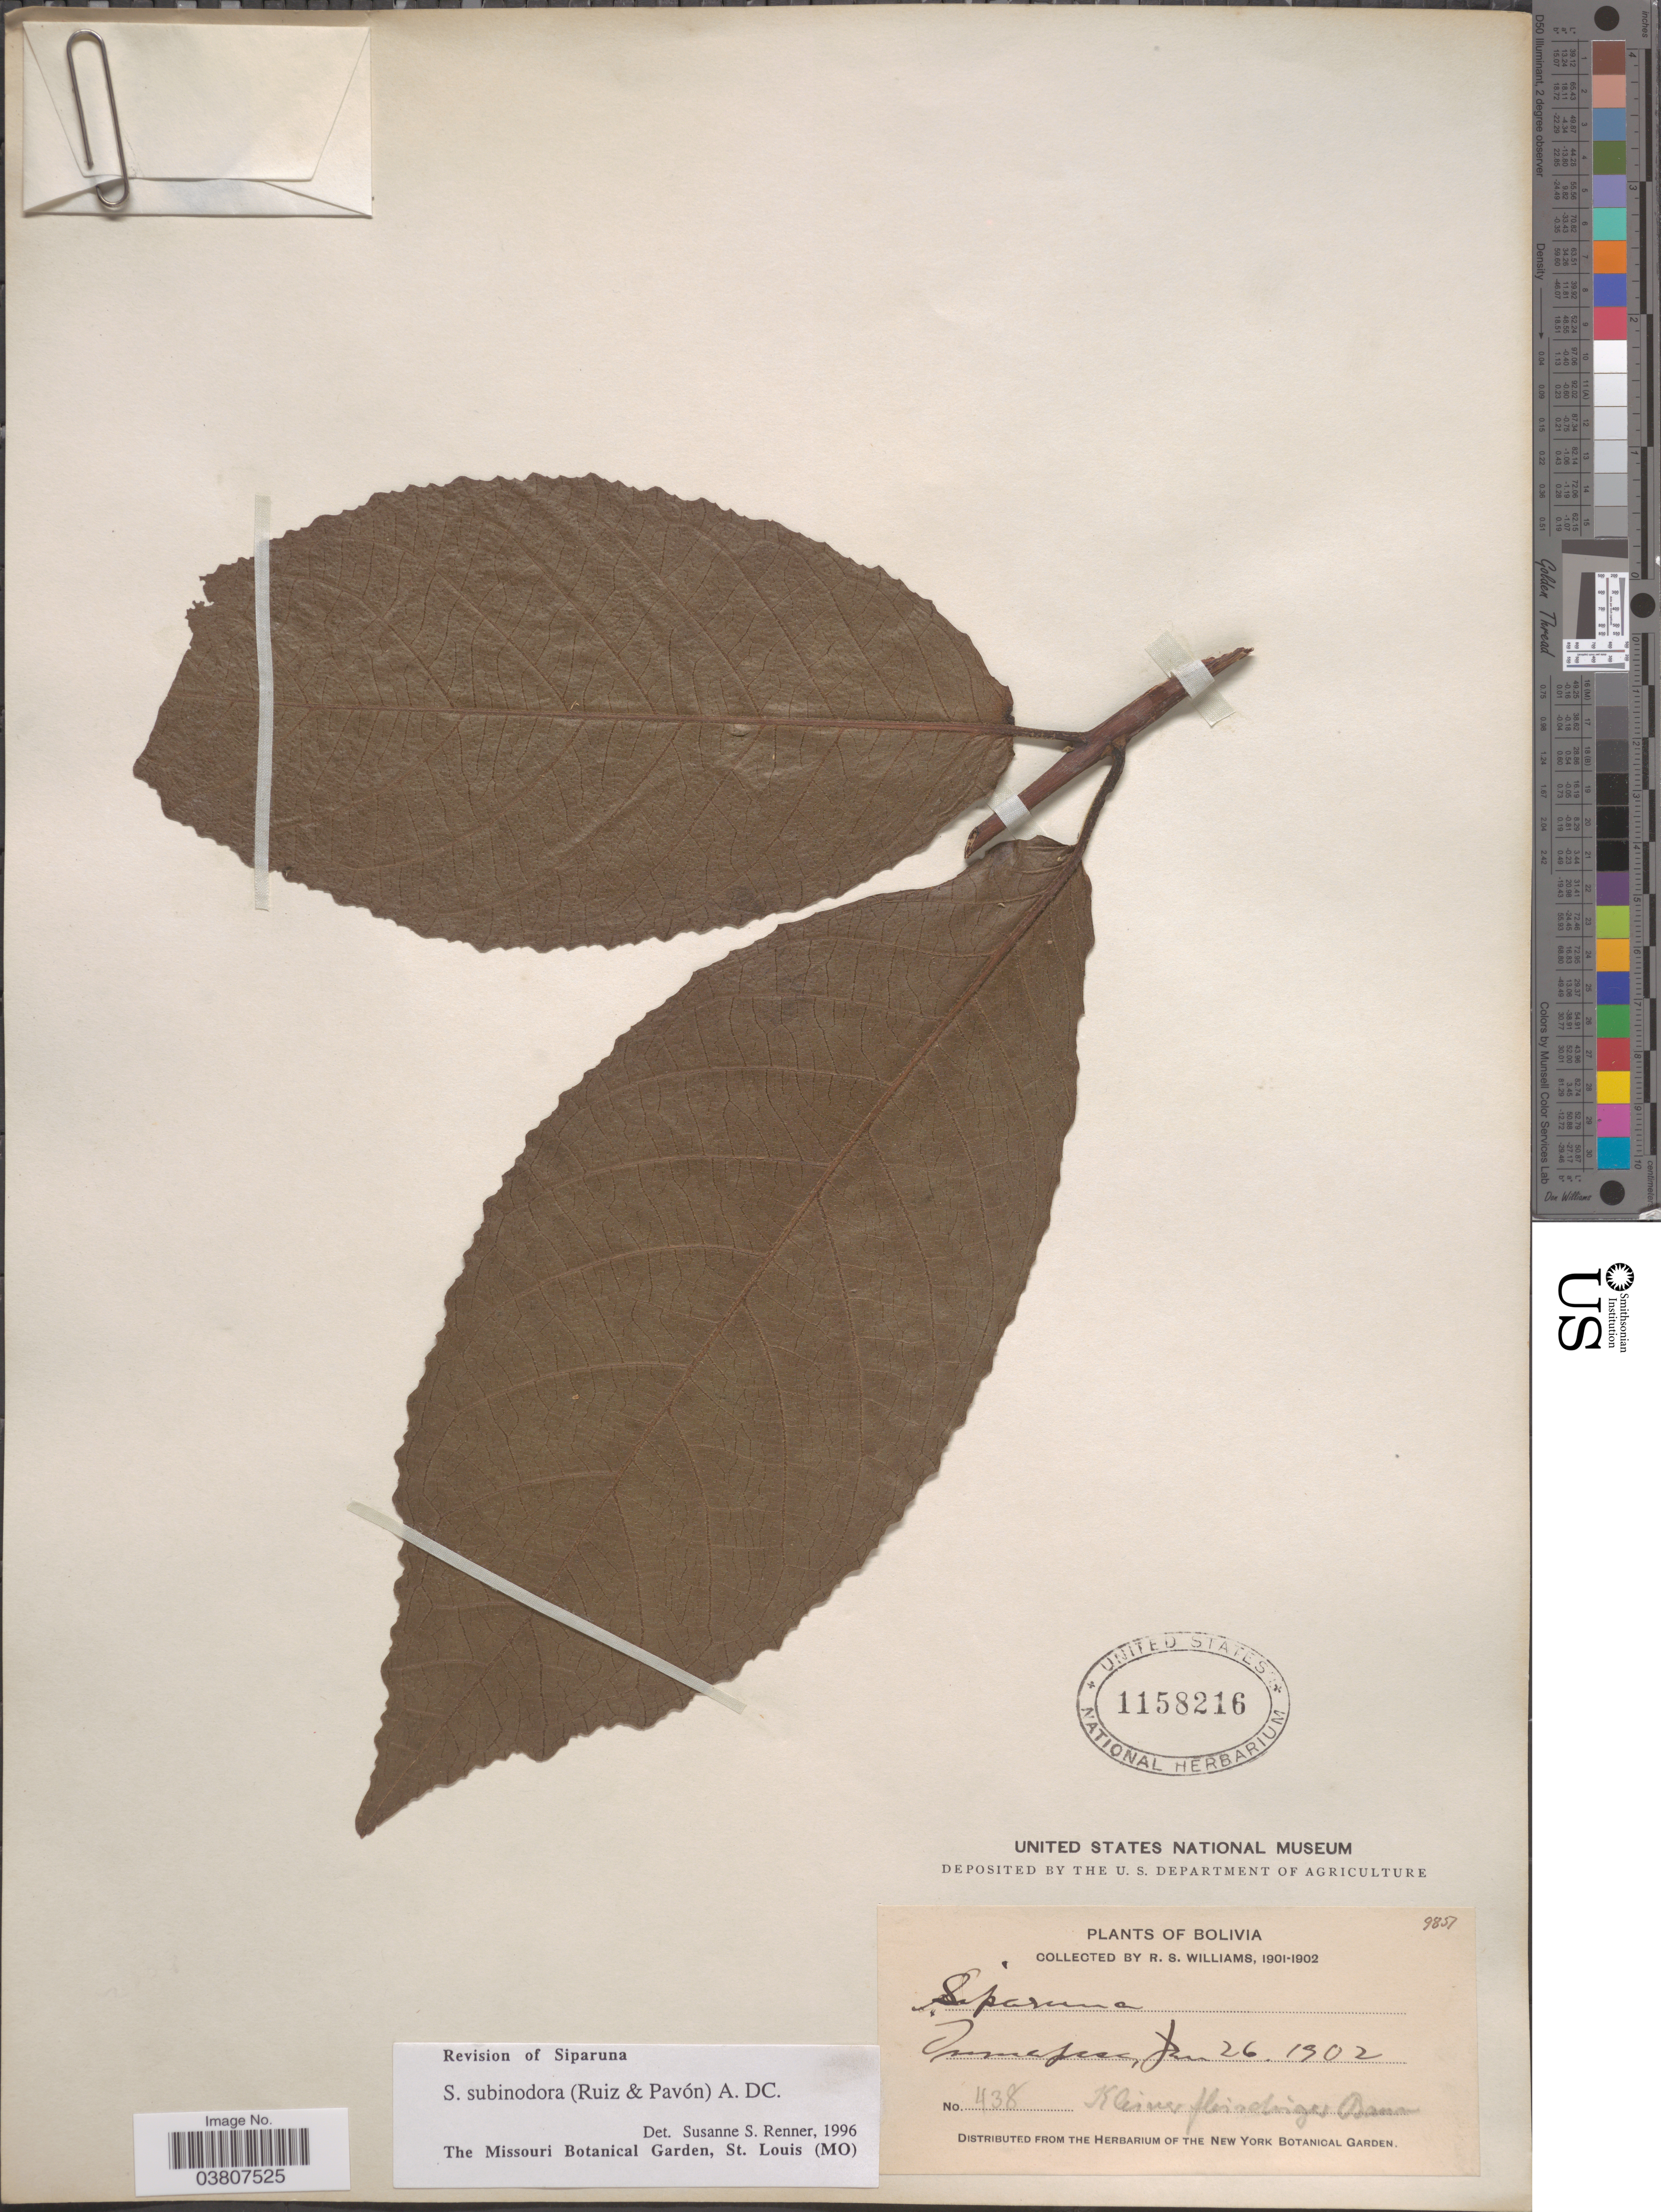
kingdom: Plantae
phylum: Tracheophyta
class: Magnoliopsida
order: Laurales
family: Siparunaceae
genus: Siparuna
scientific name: Siparuna subinodora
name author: (Ruiz & Pav.) A. DC.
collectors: R. S. Williams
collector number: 438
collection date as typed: Jan. 26, 1902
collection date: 1902-01-26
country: Bolivia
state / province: La Paz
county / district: Iturralde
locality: Tumupasa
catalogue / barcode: US 1158216